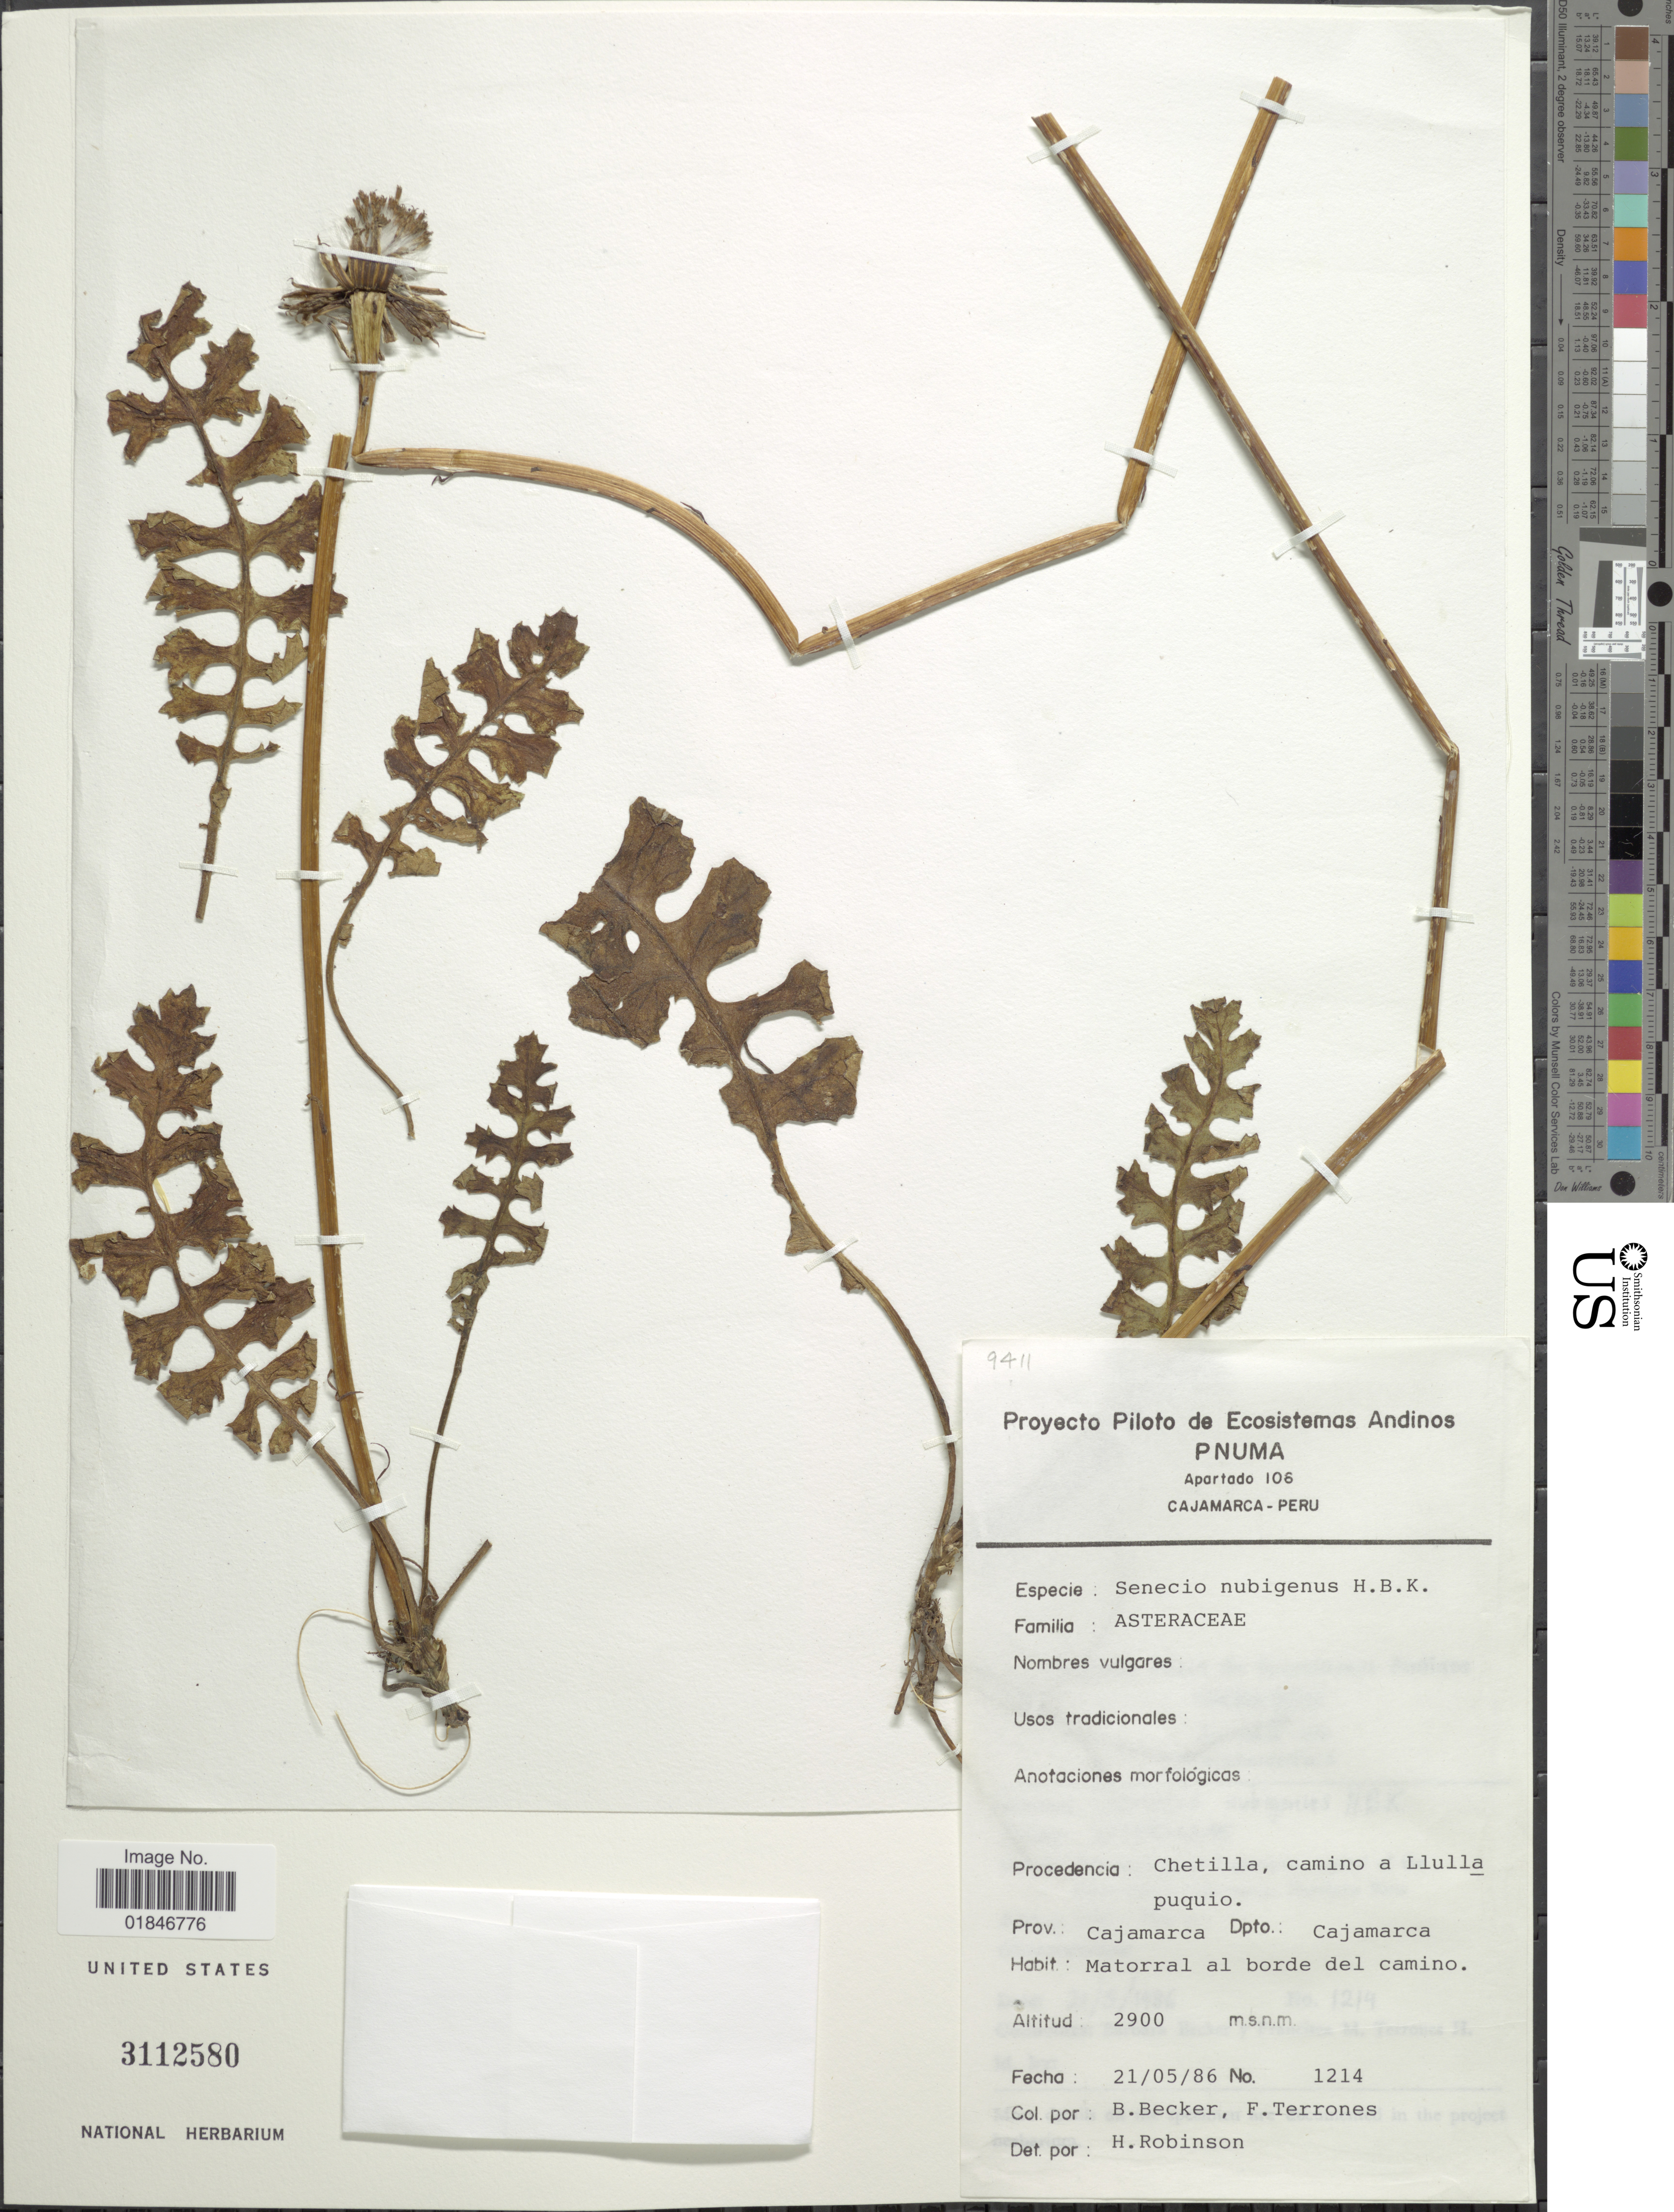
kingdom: Plantae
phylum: Tracheophyta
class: Magnoliopsida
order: Asterales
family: Asteraceae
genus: Dorobaea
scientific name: Dorobaea pimpinellifolia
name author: (Kunth) B. Nord.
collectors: B. Becker & F. Terrones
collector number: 1214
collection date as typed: Transcribed d/m/y: 21/5/86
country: Peru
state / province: Cajamarca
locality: Prov. Cajamarca, Dpto.: Cajamarca, Matorral al borde del camino. Procedencia: Chetilla, camino a Llulla puquio.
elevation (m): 2900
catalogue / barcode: US 3112580